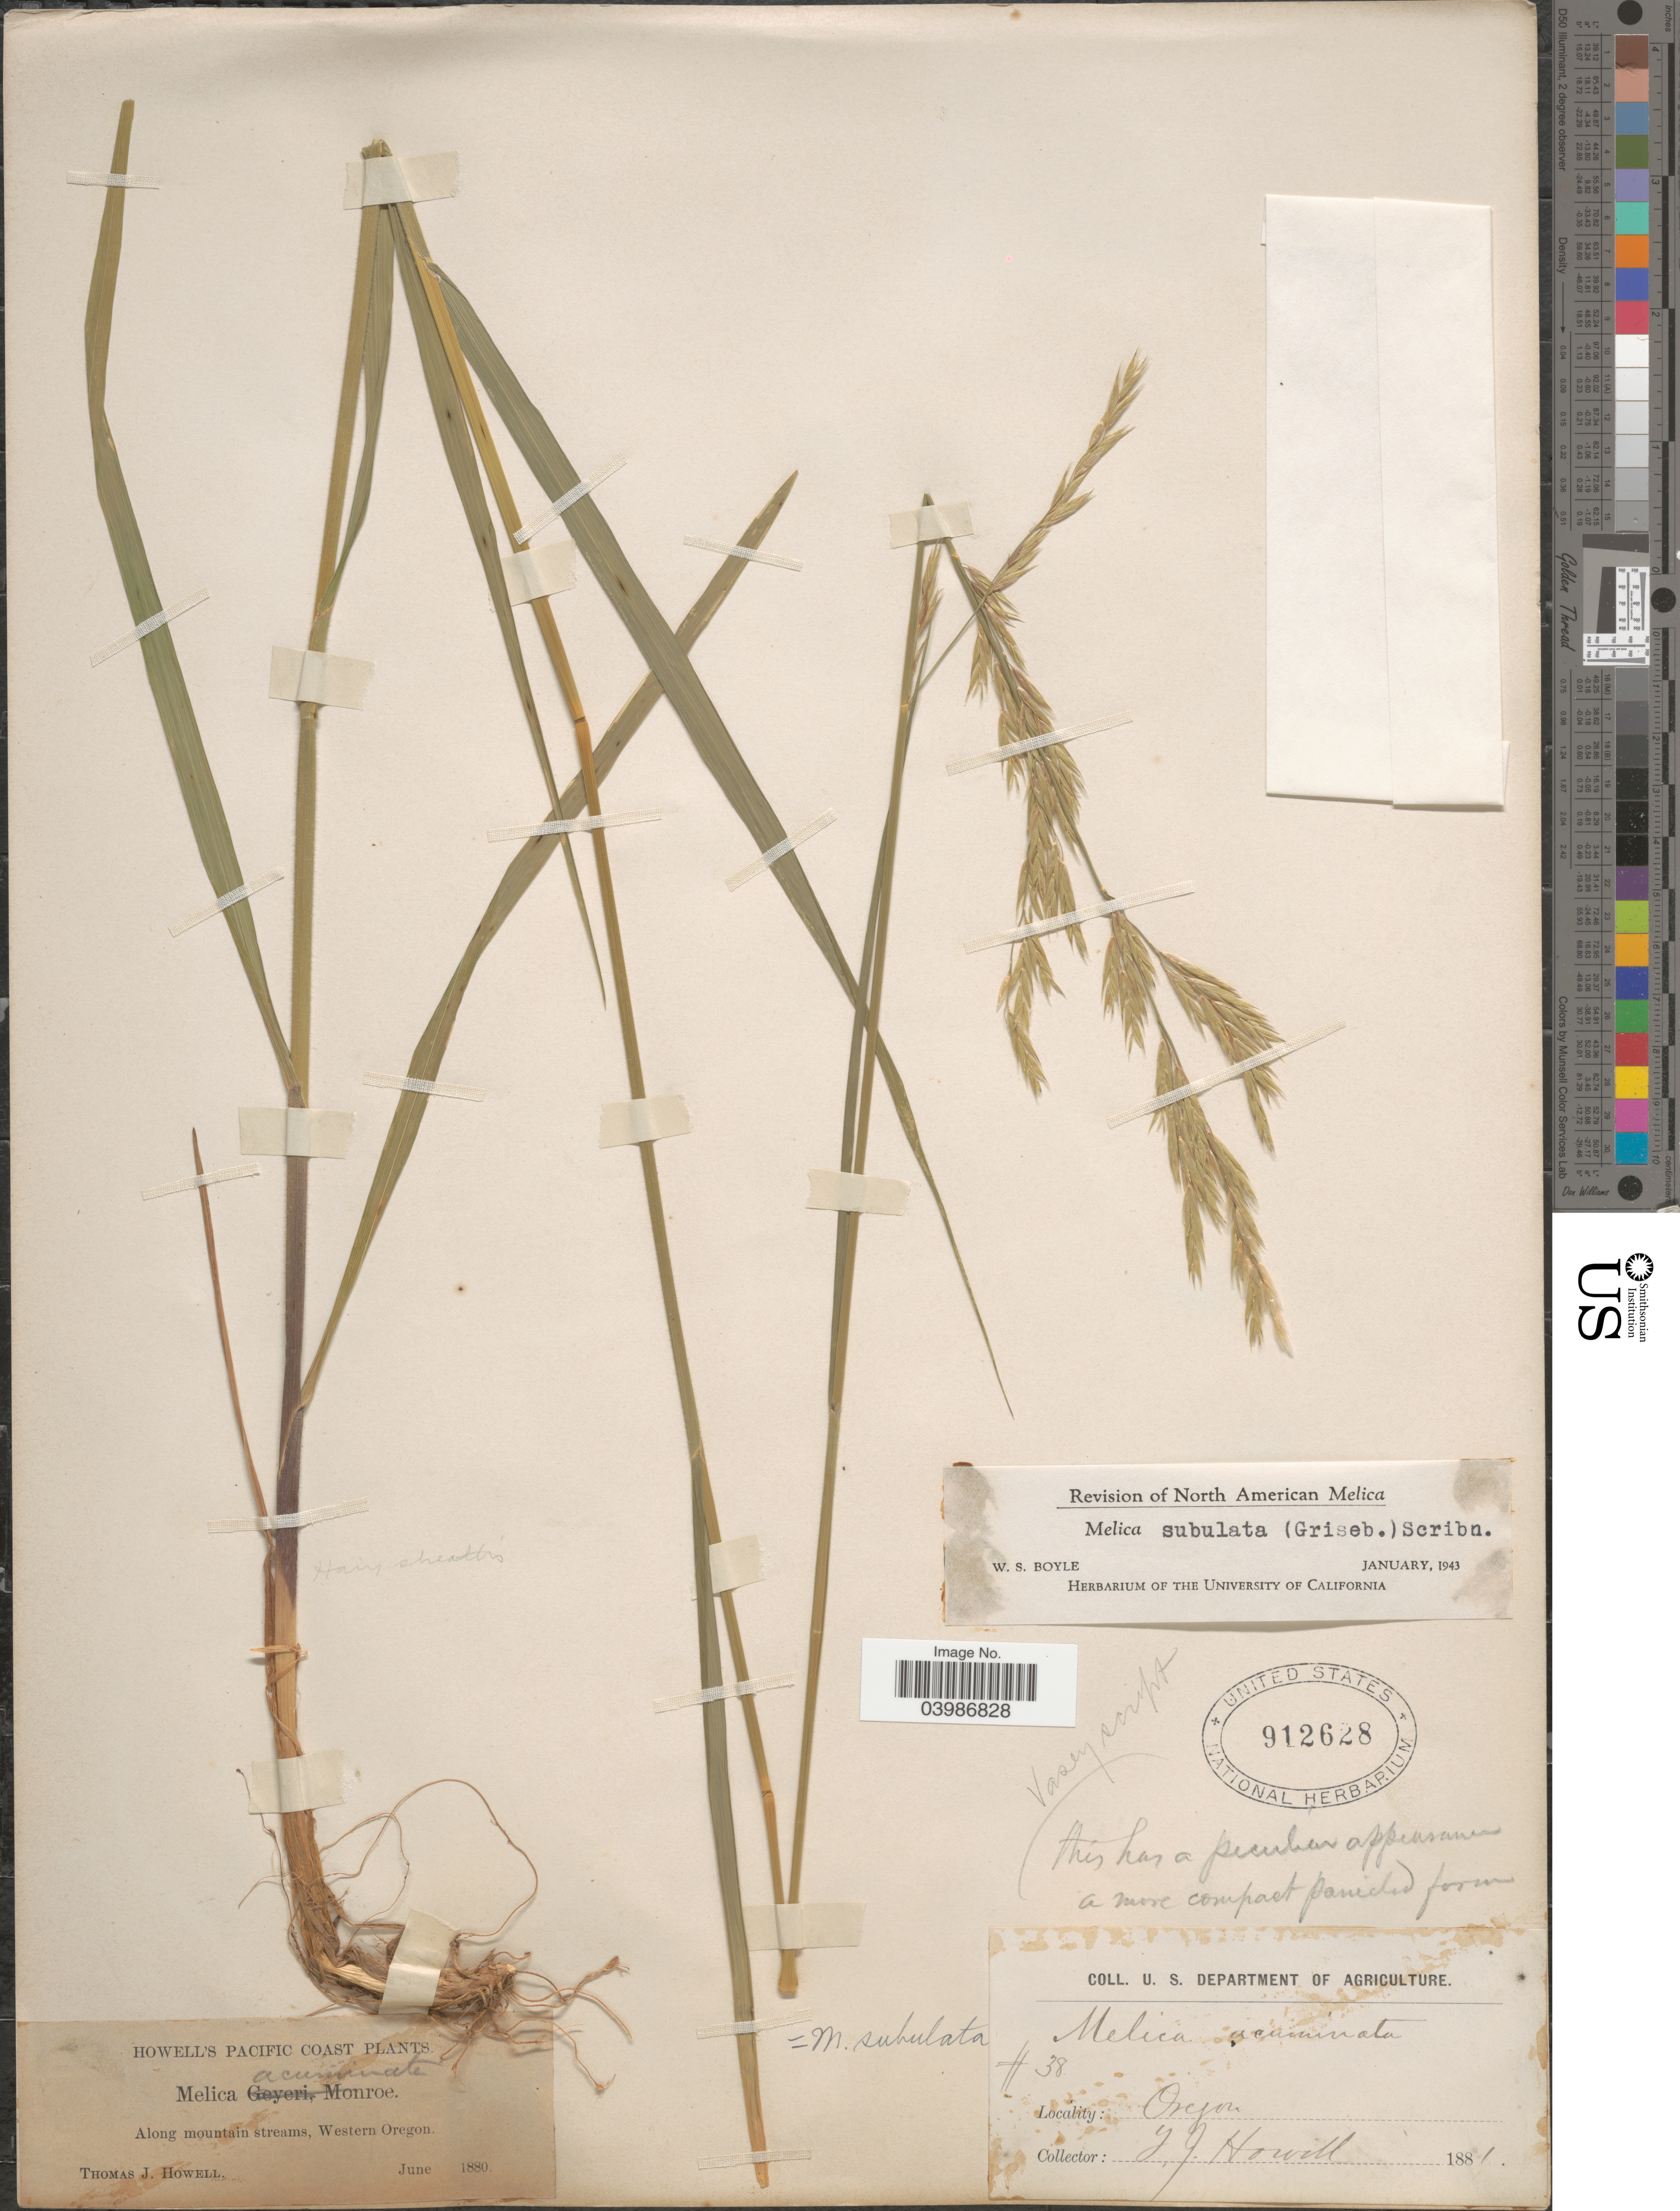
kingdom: Plantae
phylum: Tracheophyta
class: Liliopsida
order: Poales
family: Poaceae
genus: Melica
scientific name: Melica subulata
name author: (Griseb.) Scribn.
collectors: T. J. Howell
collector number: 38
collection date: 1881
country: United States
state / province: Oregon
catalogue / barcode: US 912628-2